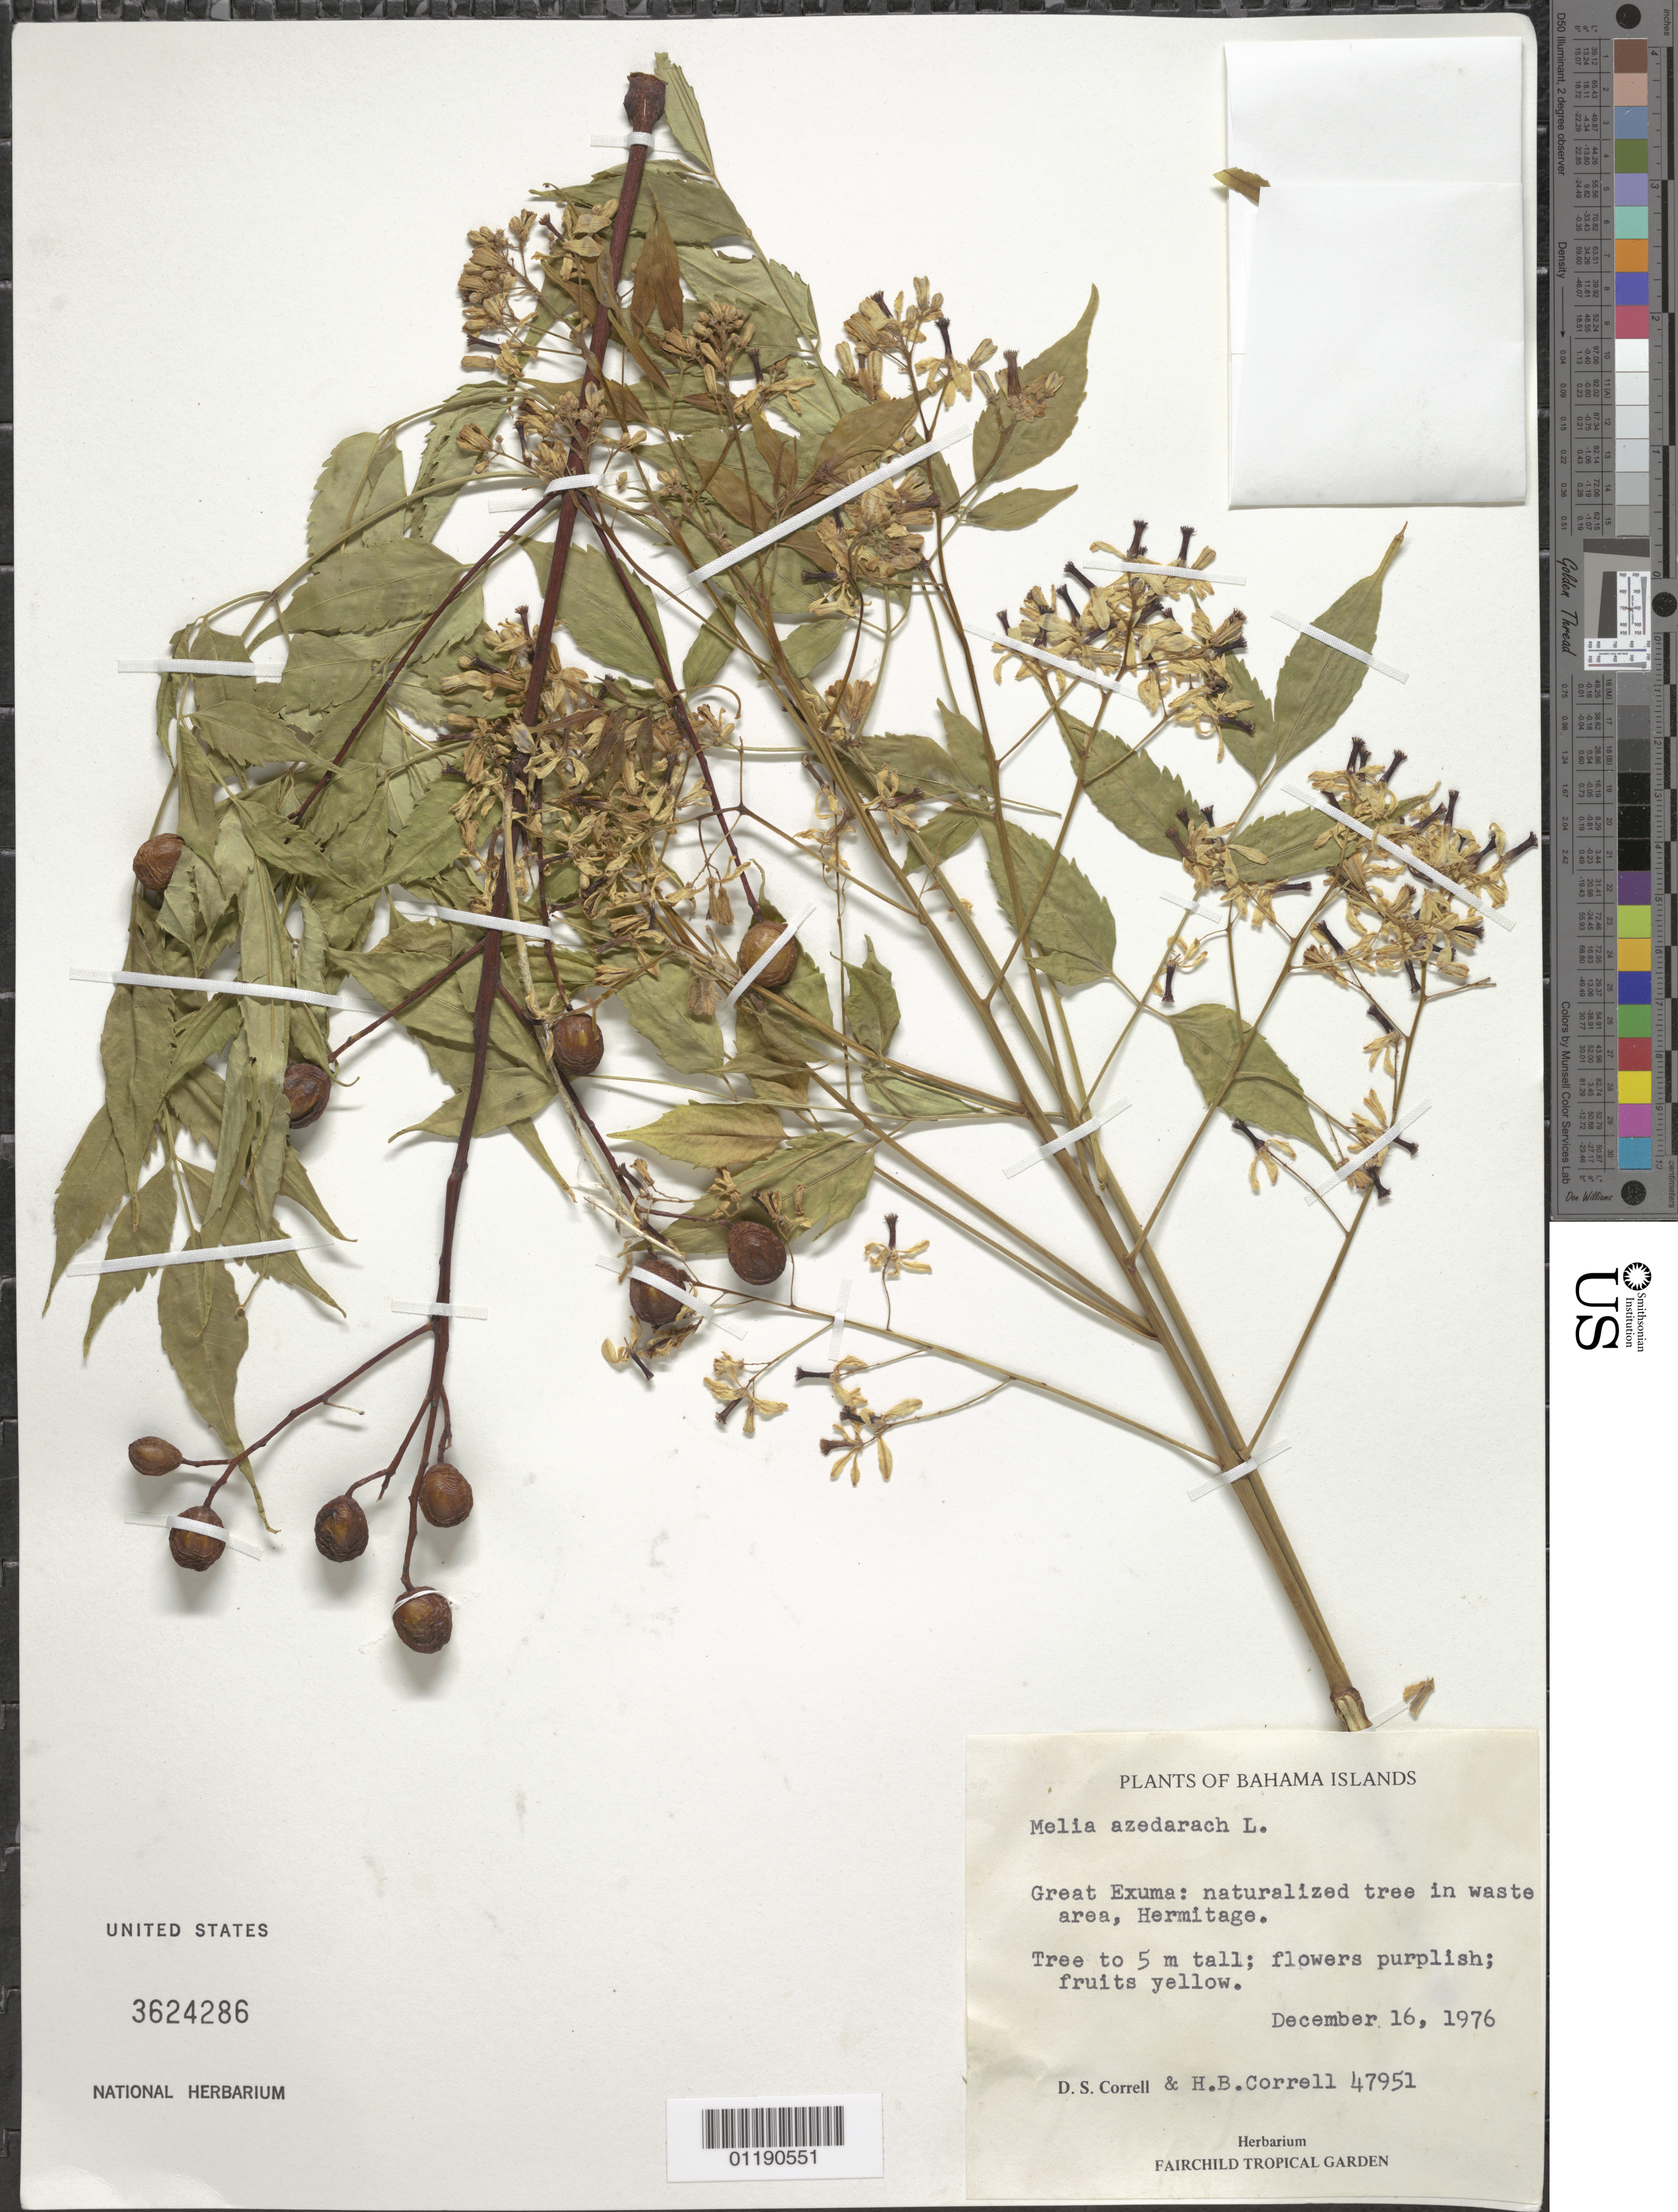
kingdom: Plantae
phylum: Tracheophyta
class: Magnoliopsida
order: Sapindales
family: Meliaceae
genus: Melia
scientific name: Melia azedarach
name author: L.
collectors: D. S. Correll & H. Correll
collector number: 47951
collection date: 1976-12-16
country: Bahamas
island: Great Exuma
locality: Great Exuma: Hermitage.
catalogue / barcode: US 3624286